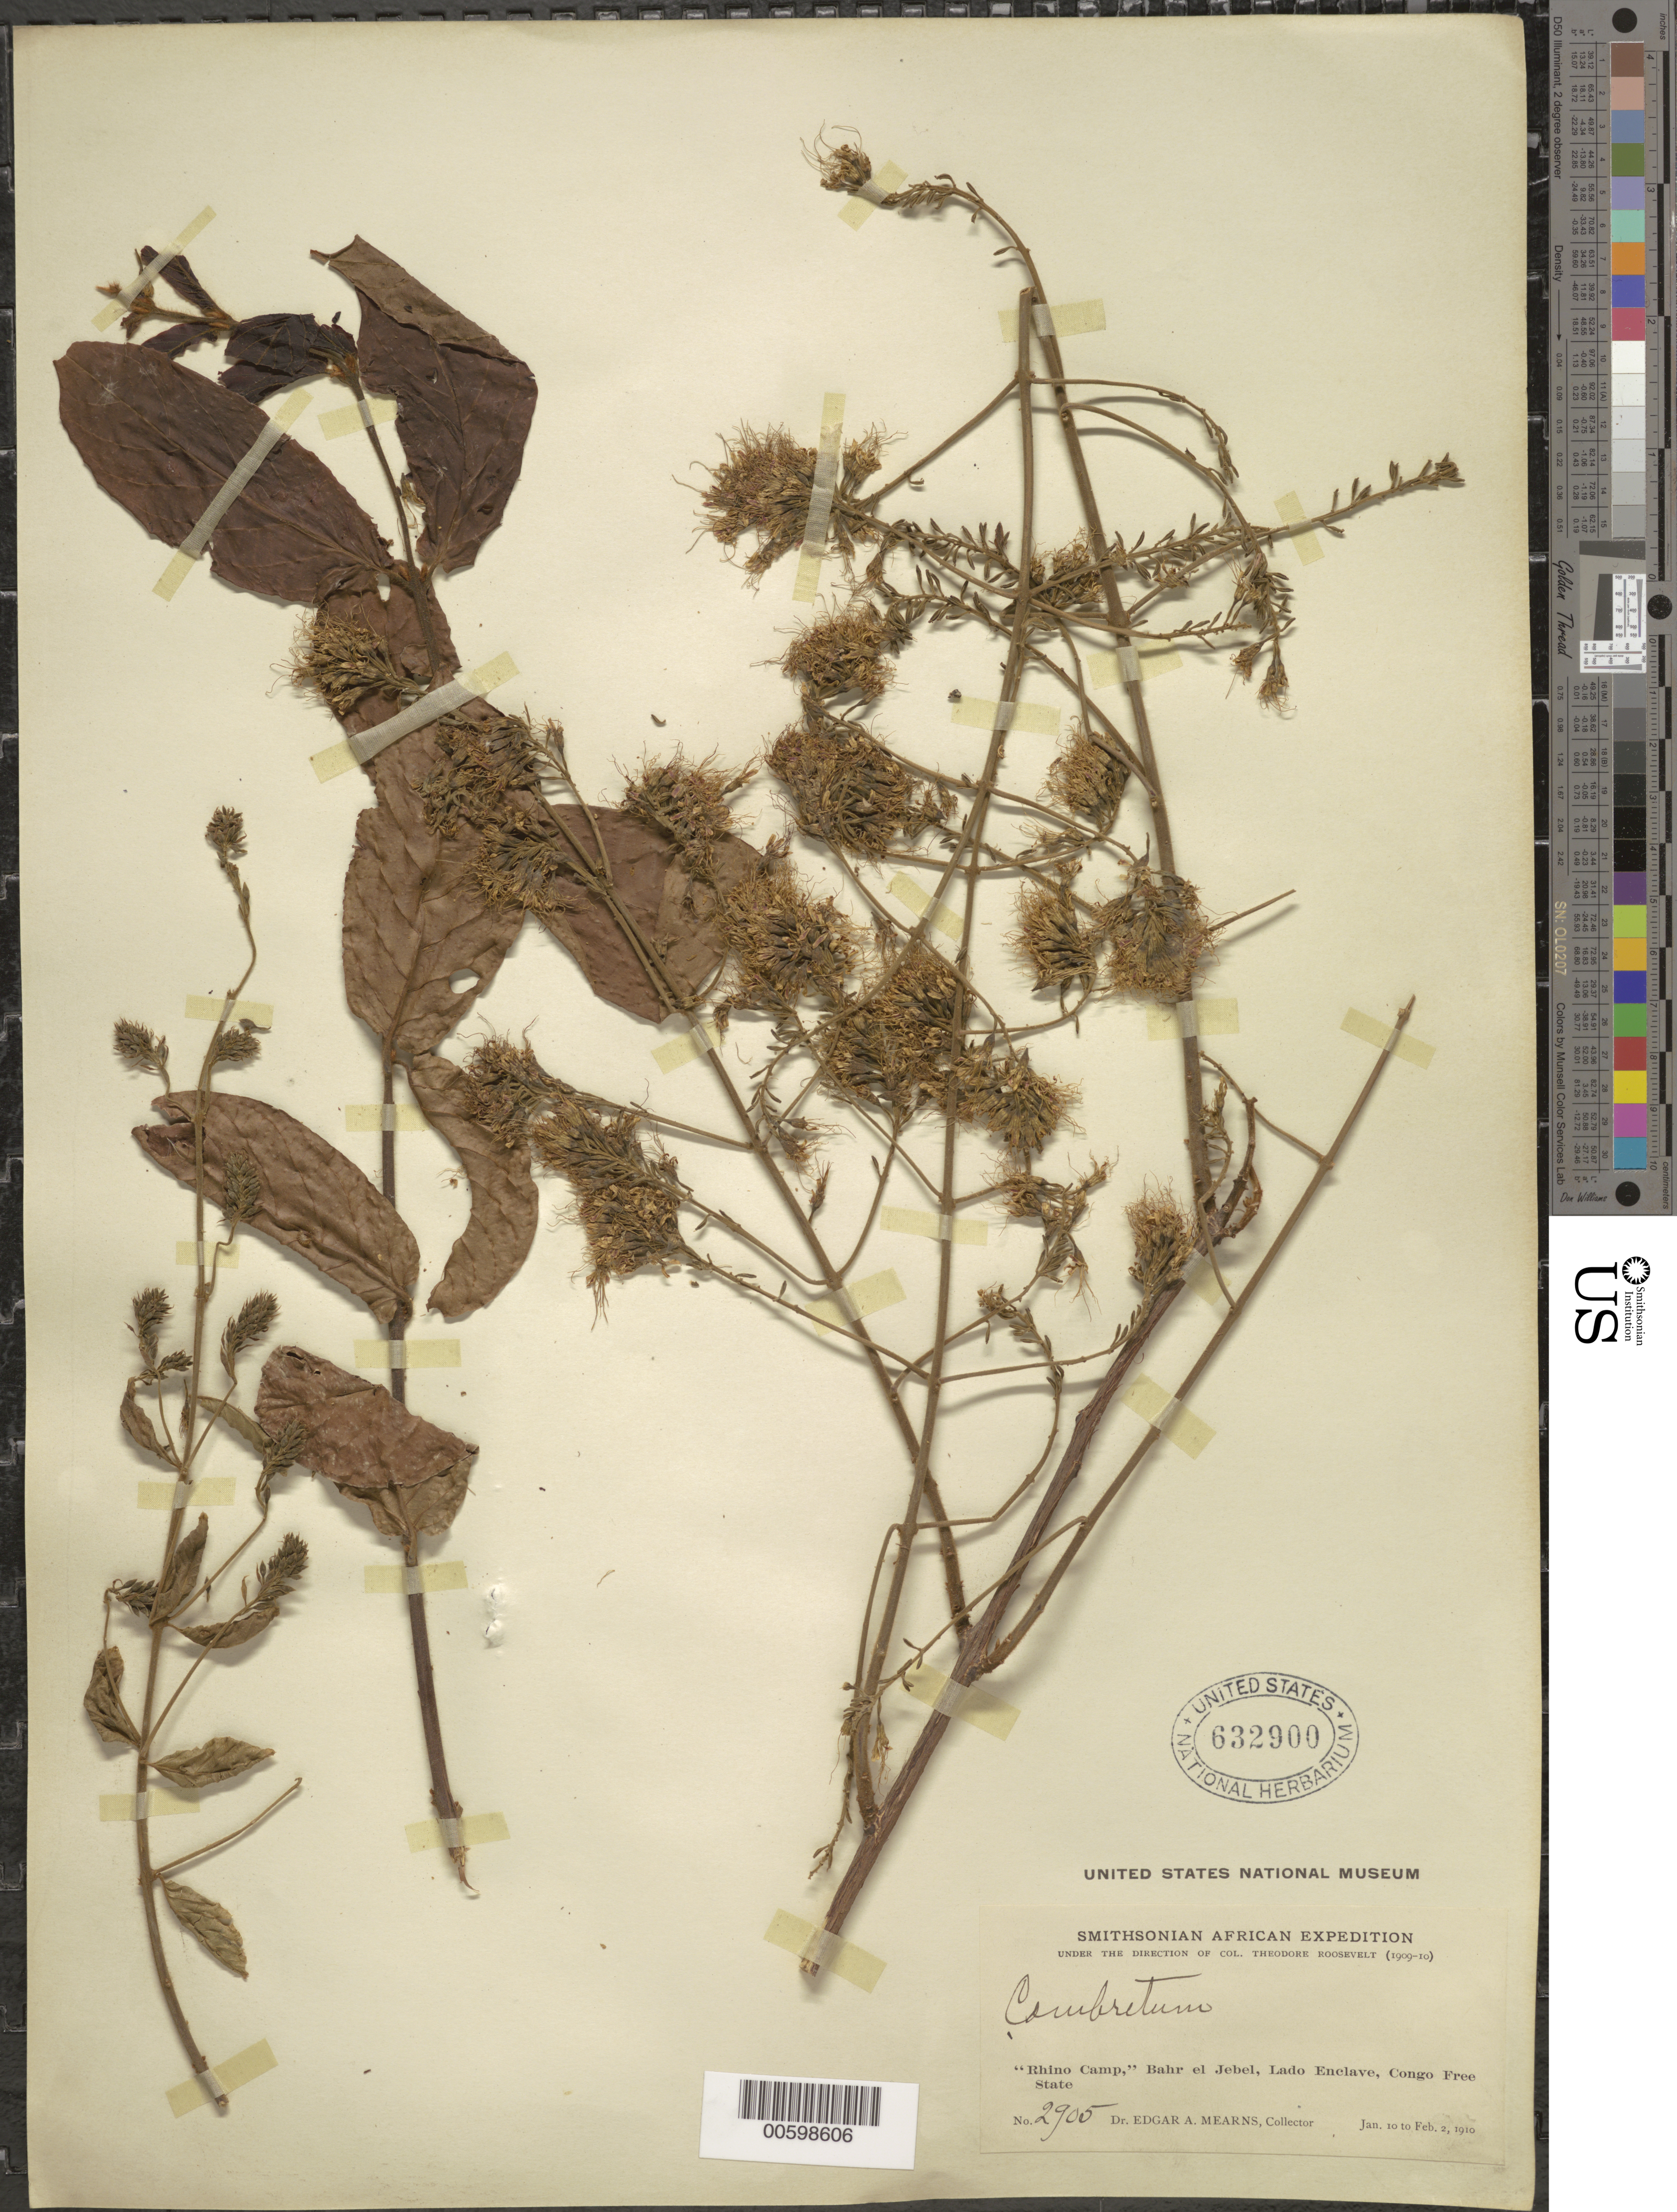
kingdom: Plantae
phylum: Tracheophyta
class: Magnoliopsida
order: Myrtales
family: Combretaceae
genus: Combretum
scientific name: Combretum sp.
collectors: E. A. Mearns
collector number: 2905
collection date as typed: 10 Jan 1910 to 02 Feb 1910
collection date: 1910-01-10/1910-02-02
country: South Sudan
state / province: Central Equatoria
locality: "Rhino Camp", Bahr el Jebel, Lado Enclave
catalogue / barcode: US 632900